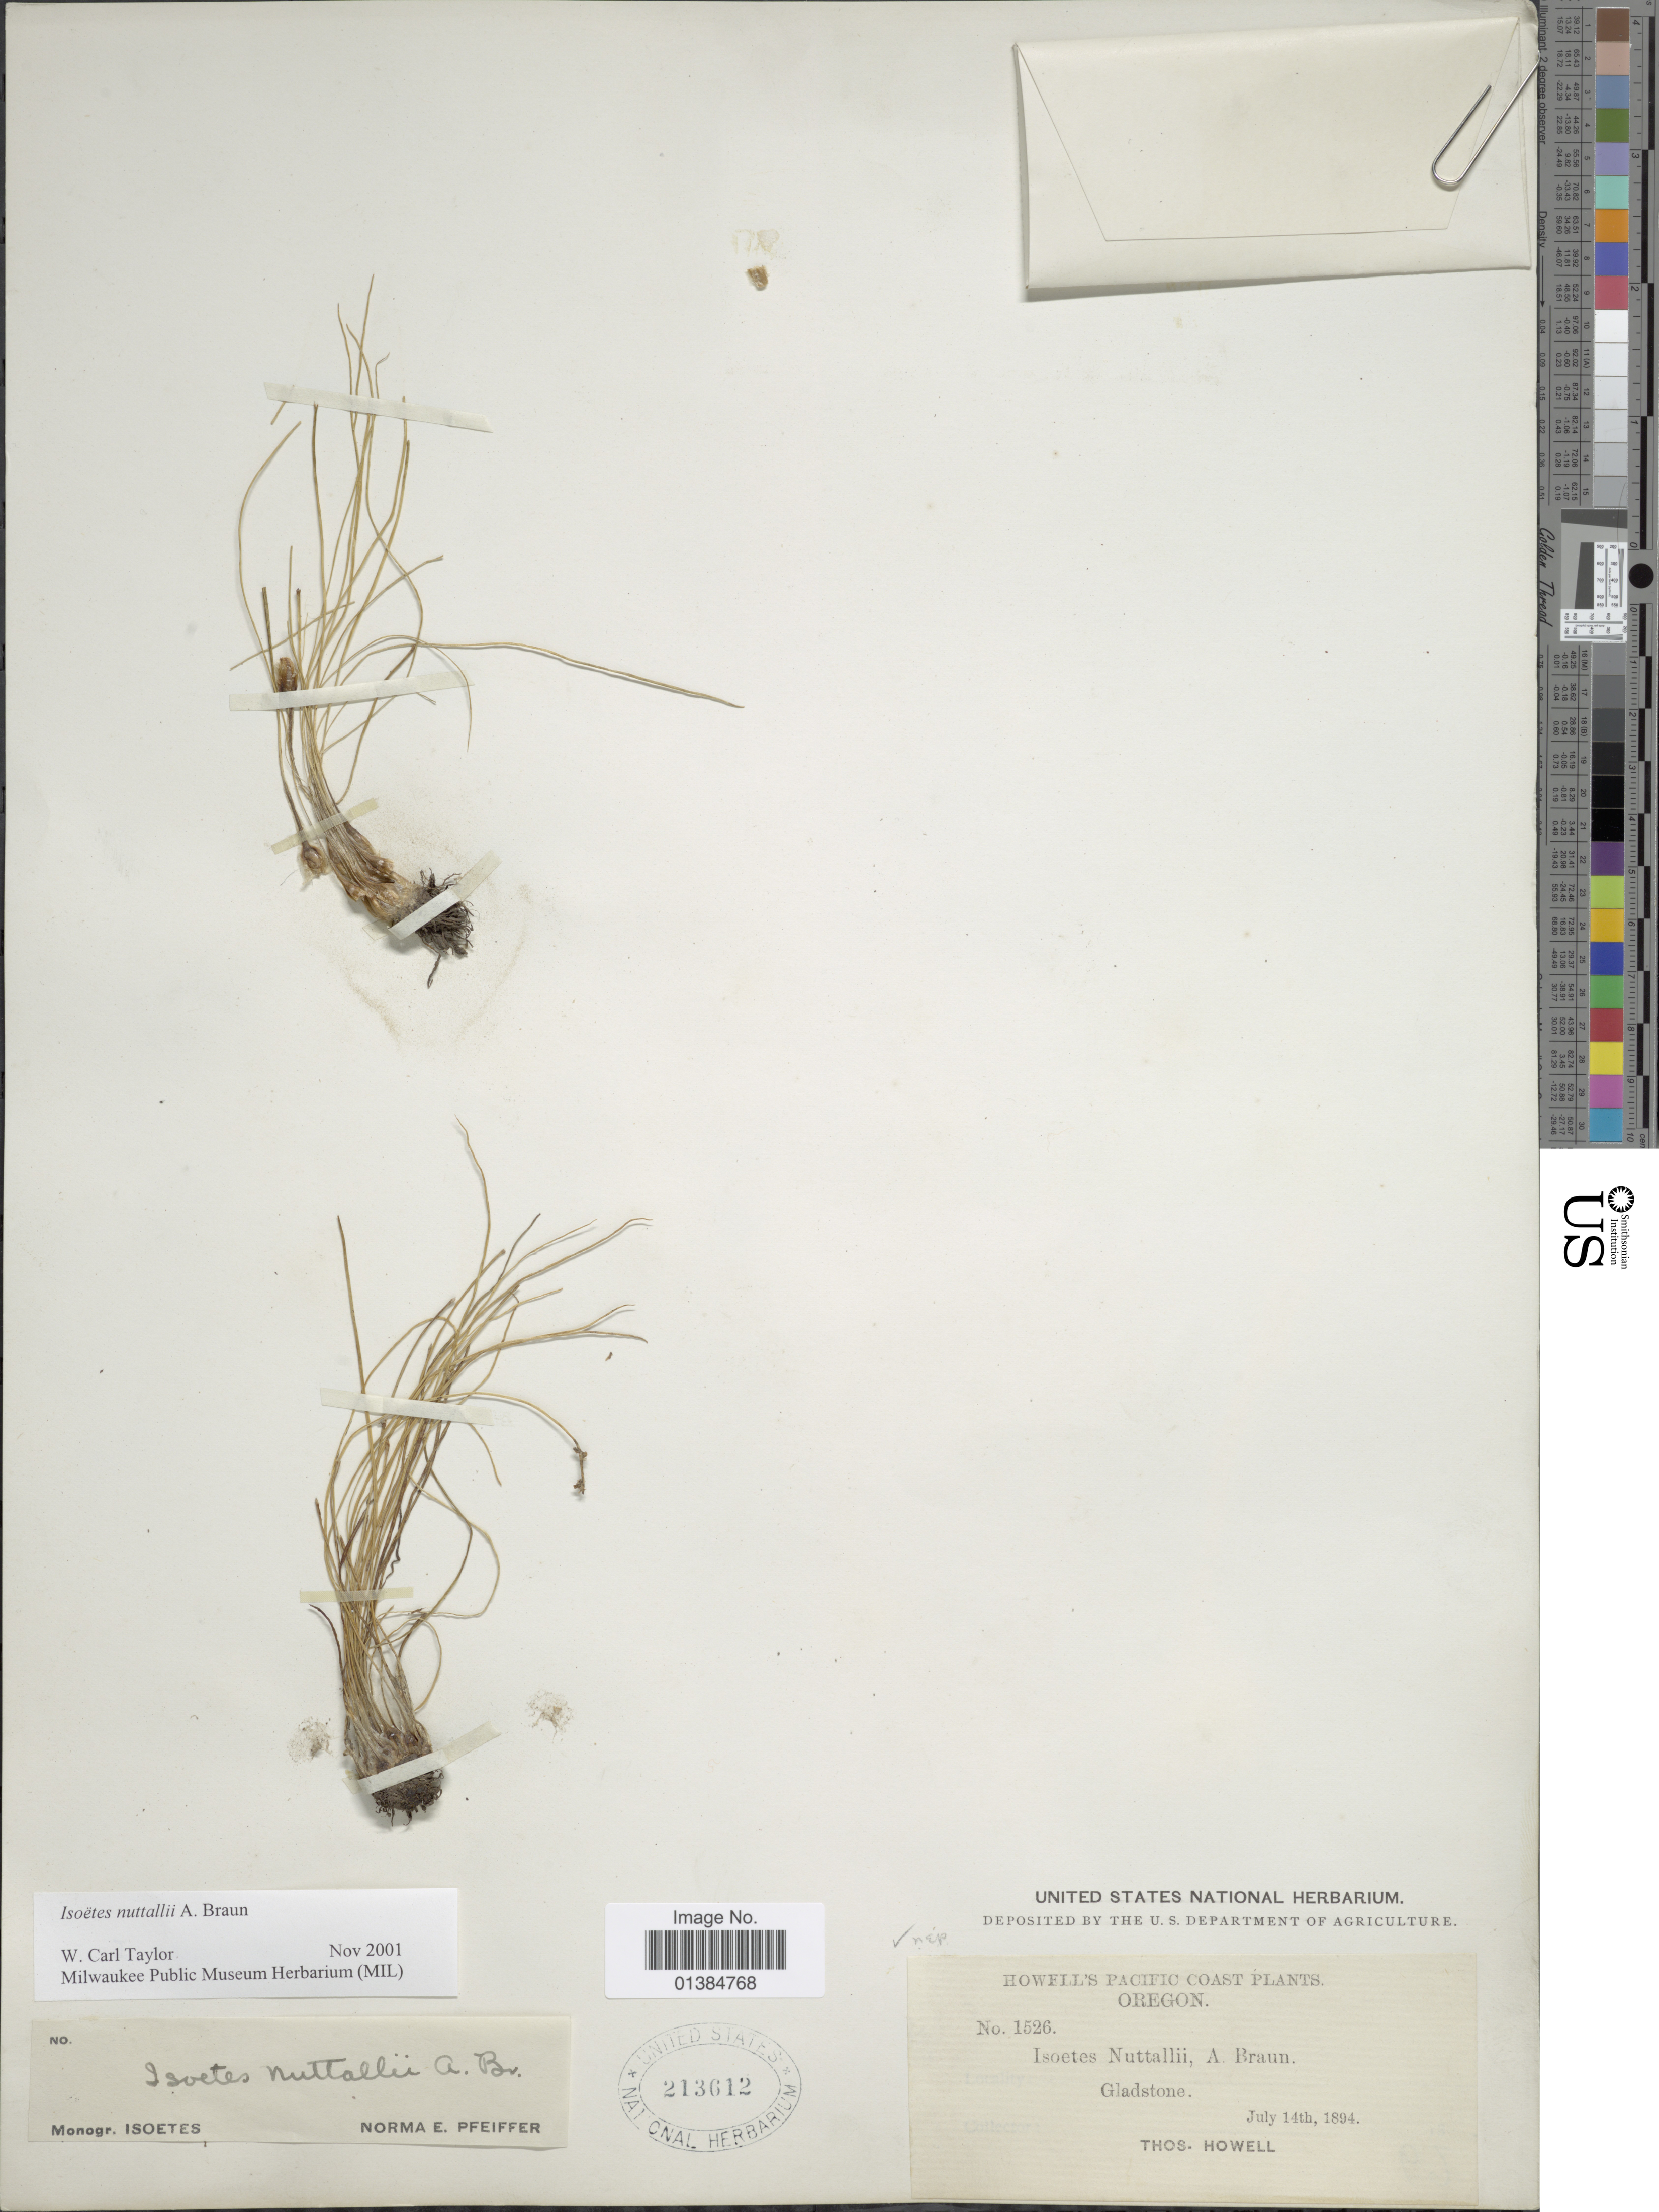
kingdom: Plantae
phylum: Tracheophyta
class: Lycopodiopsida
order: Isoetales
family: Isoetaceae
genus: Isoetes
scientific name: Isoetes nuttallii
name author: A. Braun ex Engelm.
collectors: T. Howell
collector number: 1526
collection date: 1894-07-14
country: United States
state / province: Oregon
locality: Howell's Pacific Coiast plants. Gladstone.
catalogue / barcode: US 213612